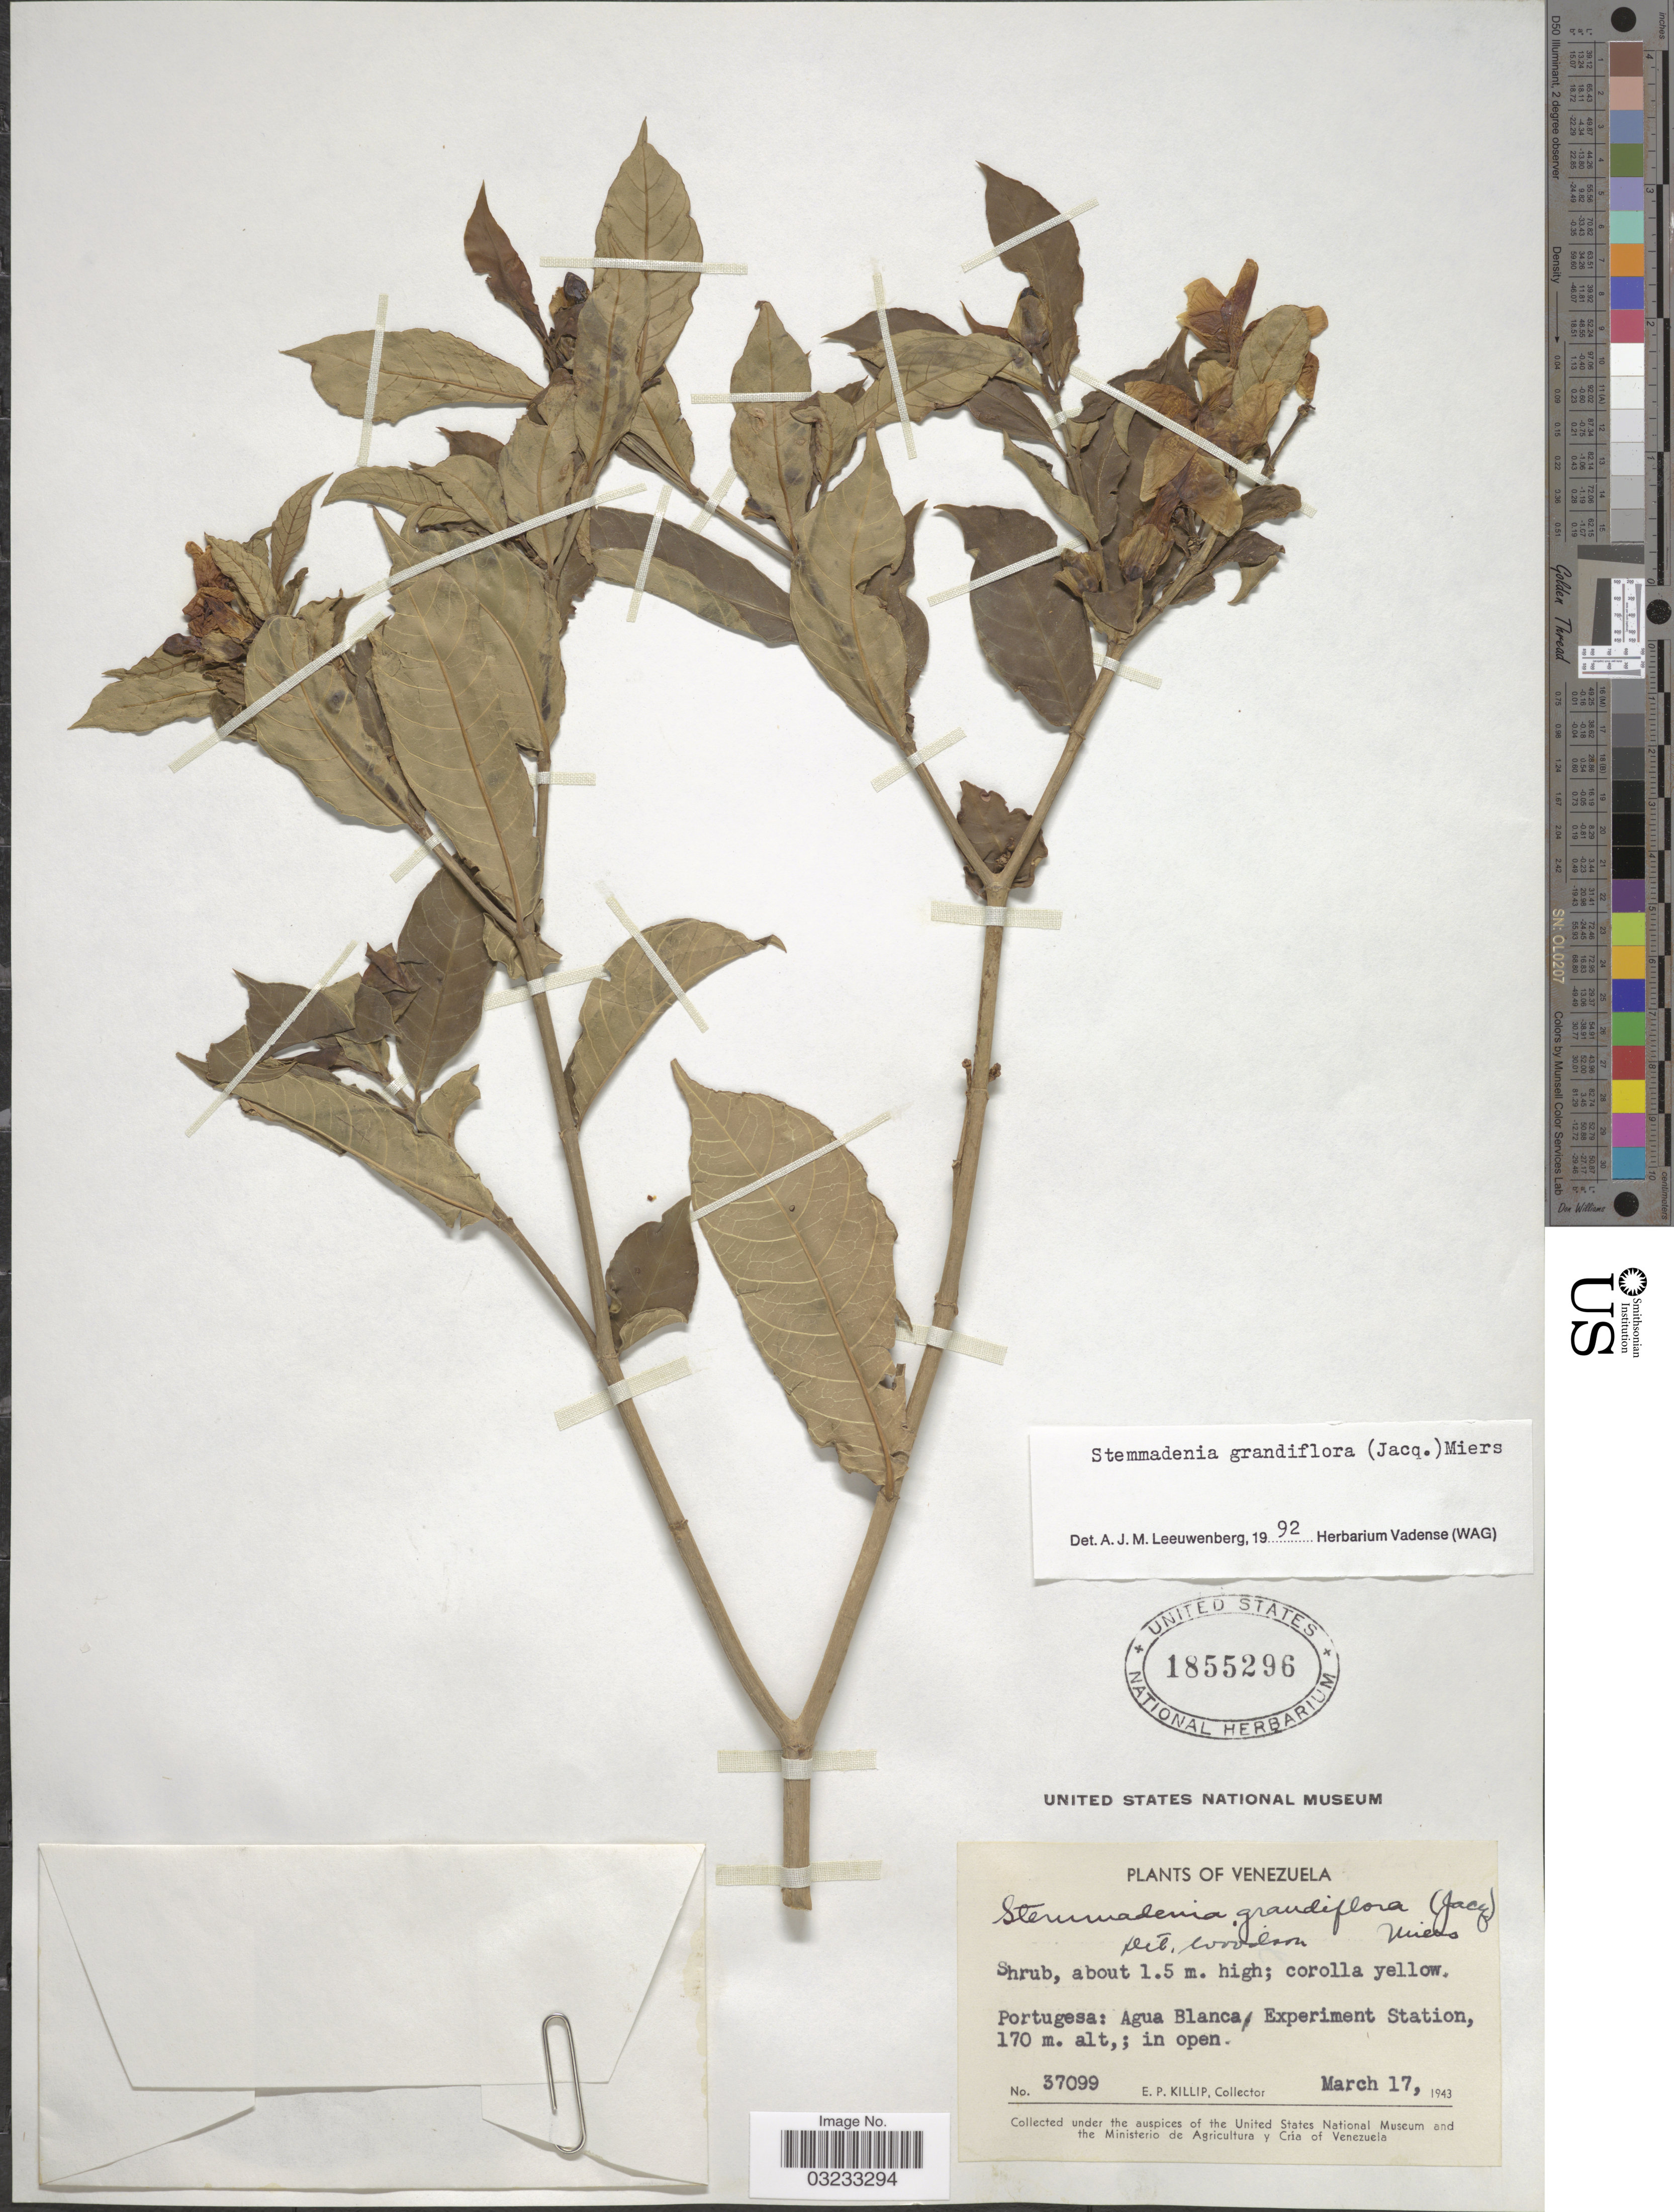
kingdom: Plantae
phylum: Tracheophyta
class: Magnoliopsida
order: Gentianales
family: Apocynaceae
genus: Stemmadenia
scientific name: Stemmadenia grandiflora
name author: (Jacq.) Miers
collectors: E. P. Killip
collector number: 37099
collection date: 1943-03-17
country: Venezuela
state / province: Portuguesa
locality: Agua Blanca/Experiment Station.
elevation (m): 170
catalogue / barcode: US 1855296